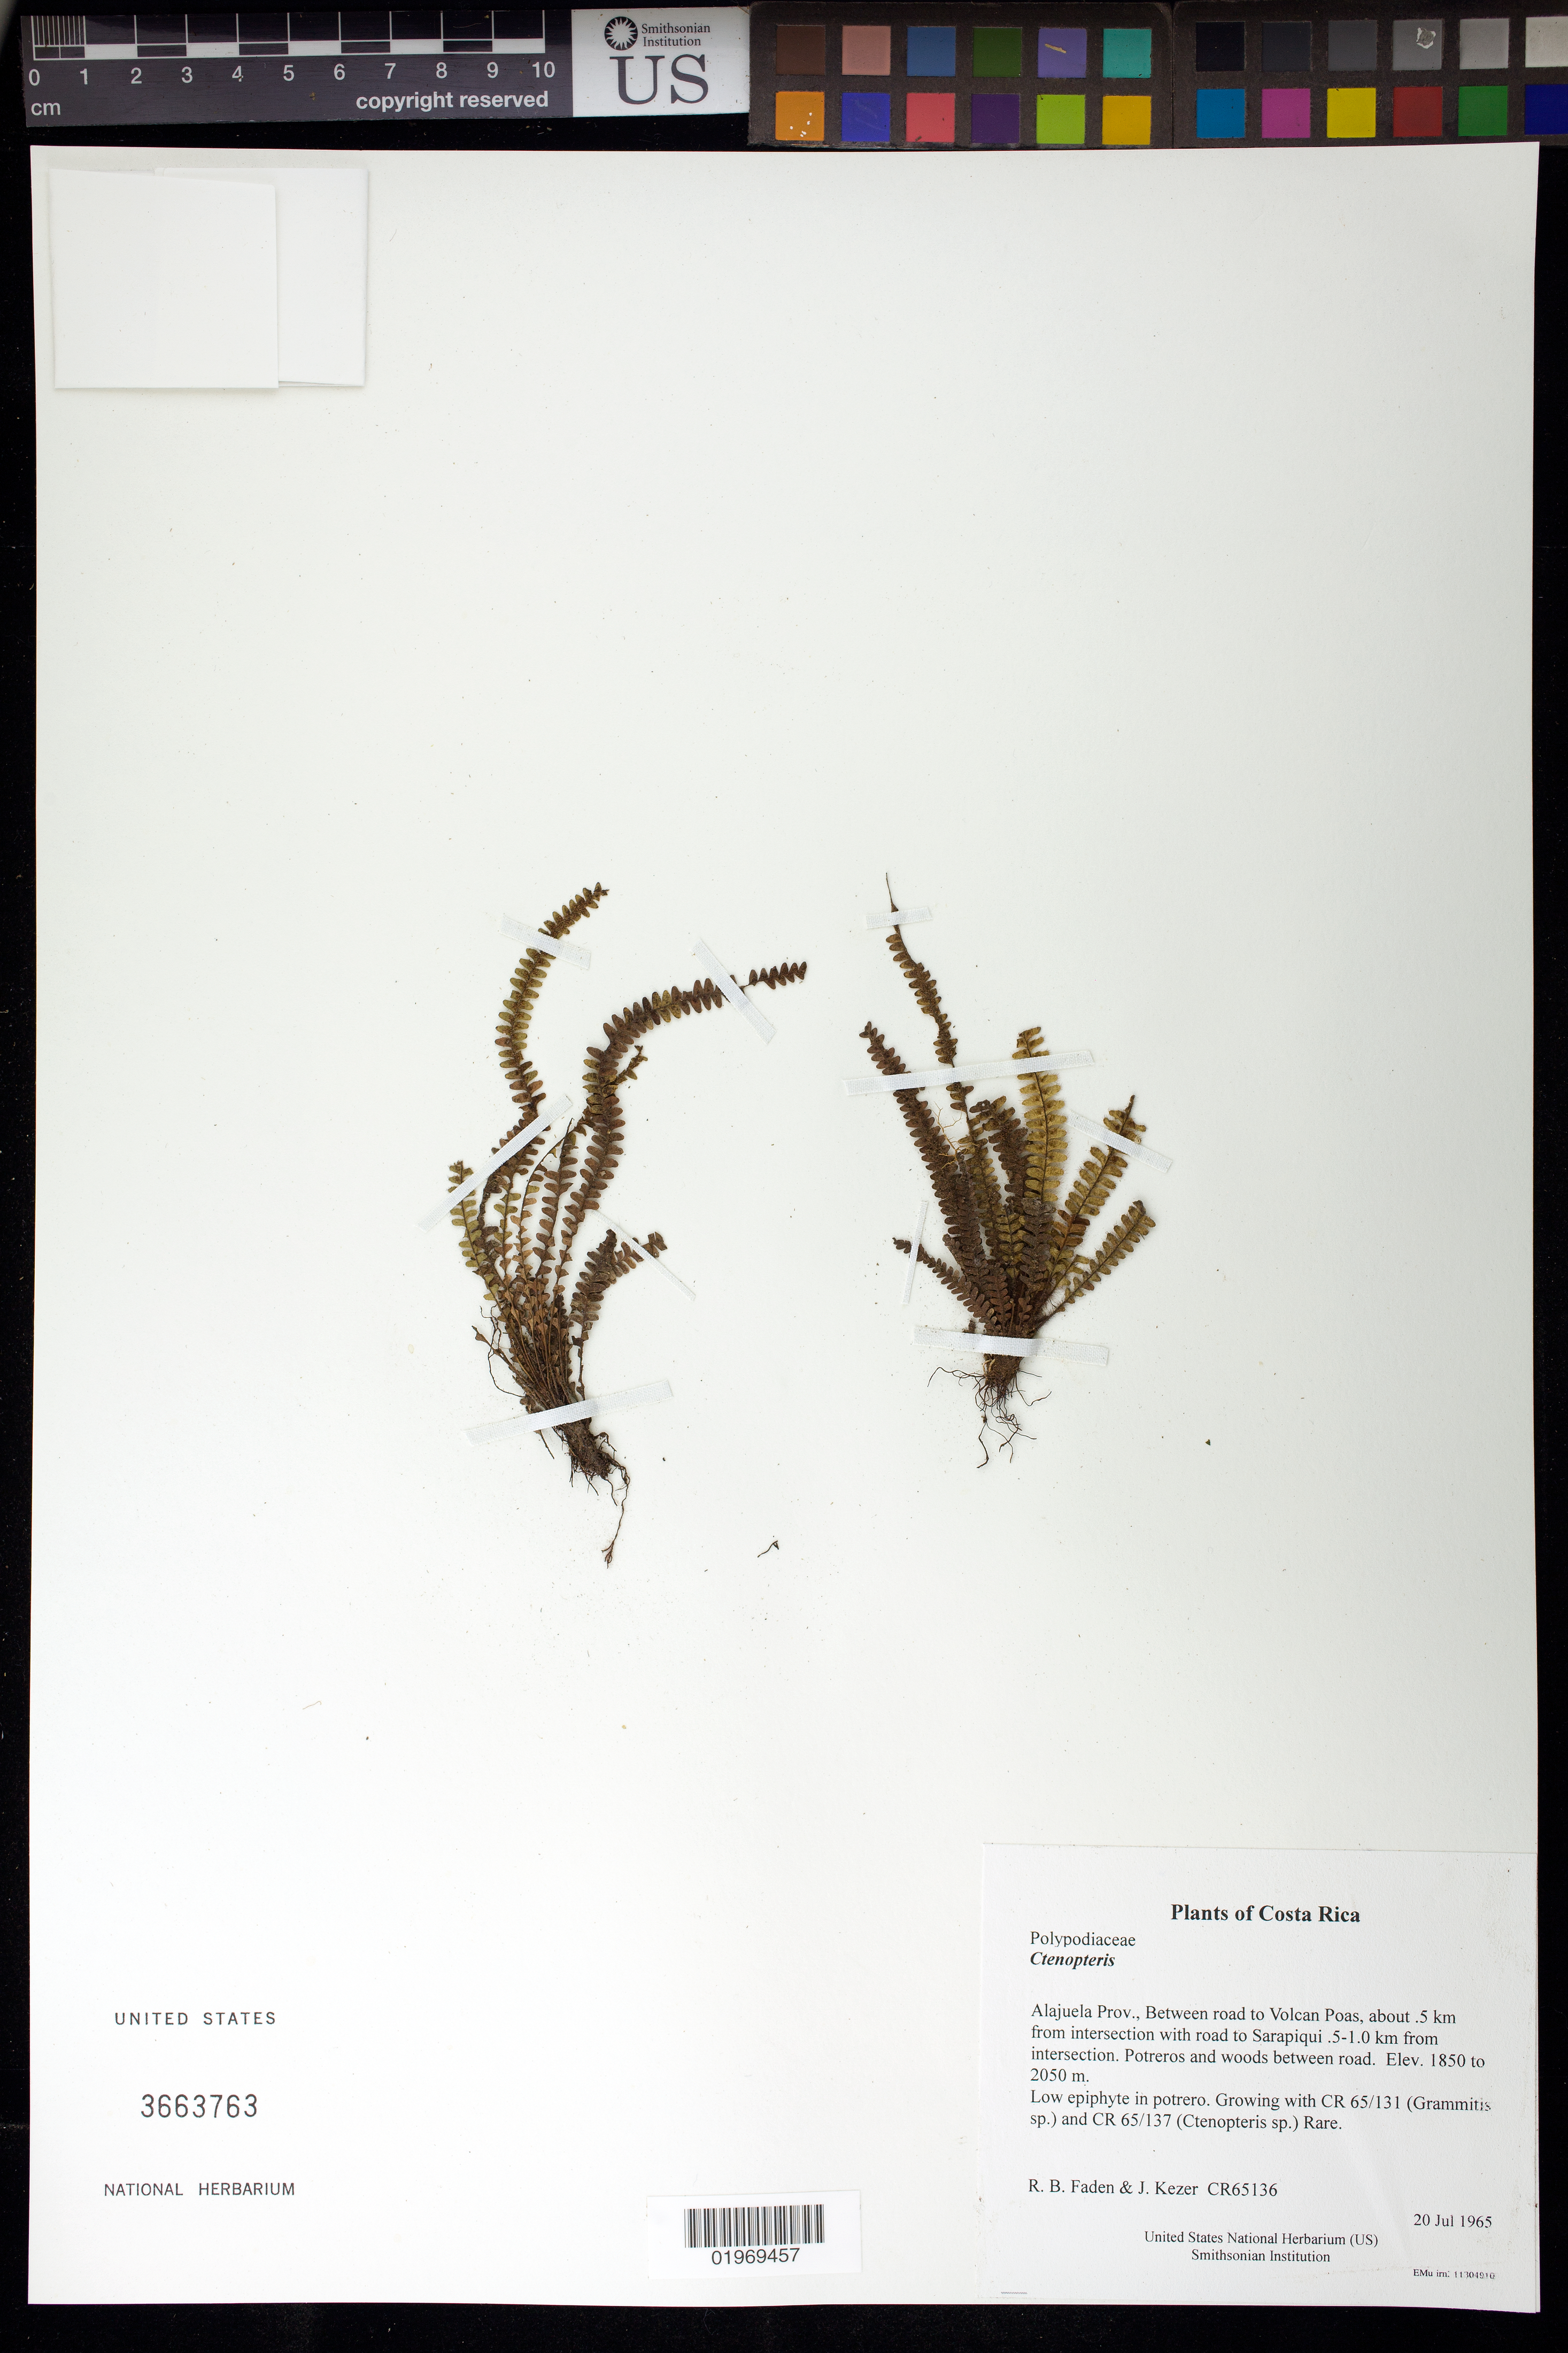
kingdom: Plantae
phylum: Tracheophyta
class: Polypodiopsida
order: Polypodiales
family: Polypodiaceae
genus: Ctenopteris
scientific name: Ctenopteris sp.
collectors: R. B. Faden & J. Kezer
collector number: CR65136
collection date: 1965-07-20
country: Costa Rica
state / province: Alajuela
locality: Between road to Volcan Poas, about .5 km from intersection with road to Sarapiqui .5-1.0 km from intersection. Potreros and woods between road.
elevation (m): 1850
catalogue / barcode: US 3663763